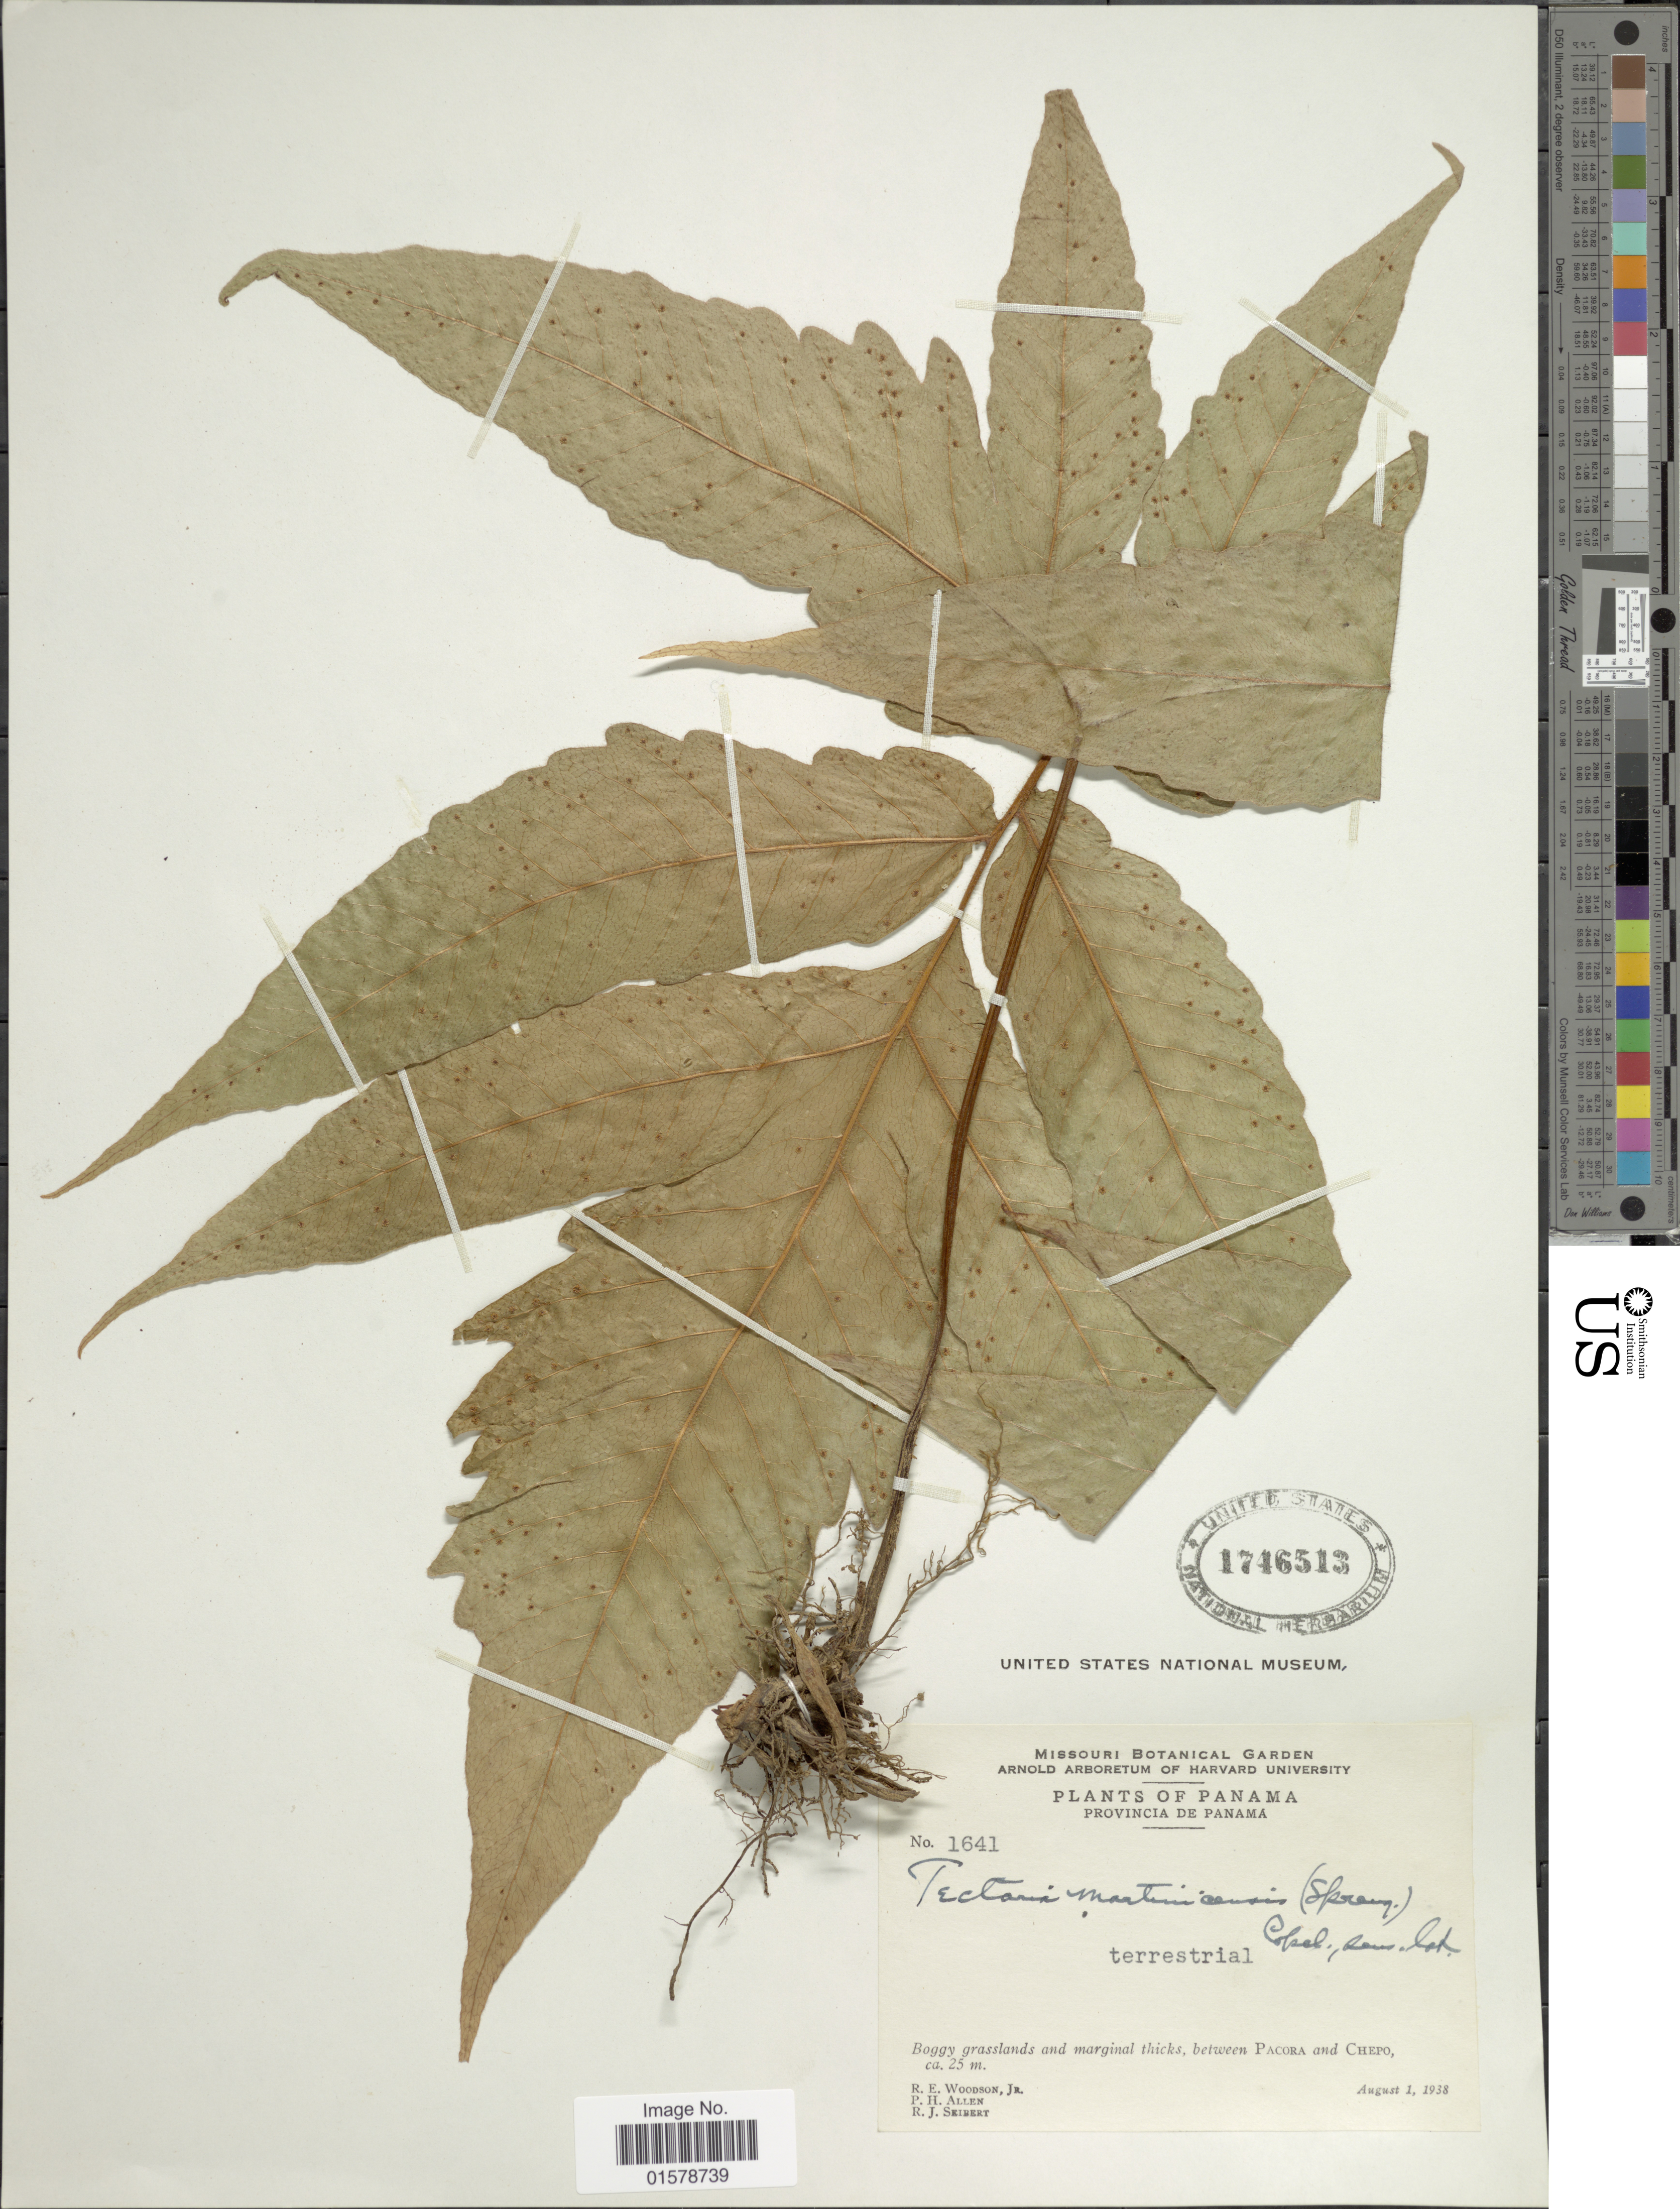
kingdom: Plantae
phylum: Tracheophyta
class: Polypodiopsida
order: Polypodiales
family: Tectariaceae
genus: Tectaria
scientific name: Tectaria pilosa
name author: (Fée) Maxon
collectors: R. E. Woodson, P. H. Allen & R. Skibert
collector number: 1641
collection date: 1938-08-01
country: Panama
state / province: Panamá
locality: Panama, Provincia de Panama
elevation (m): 25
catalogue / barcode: US 1746513